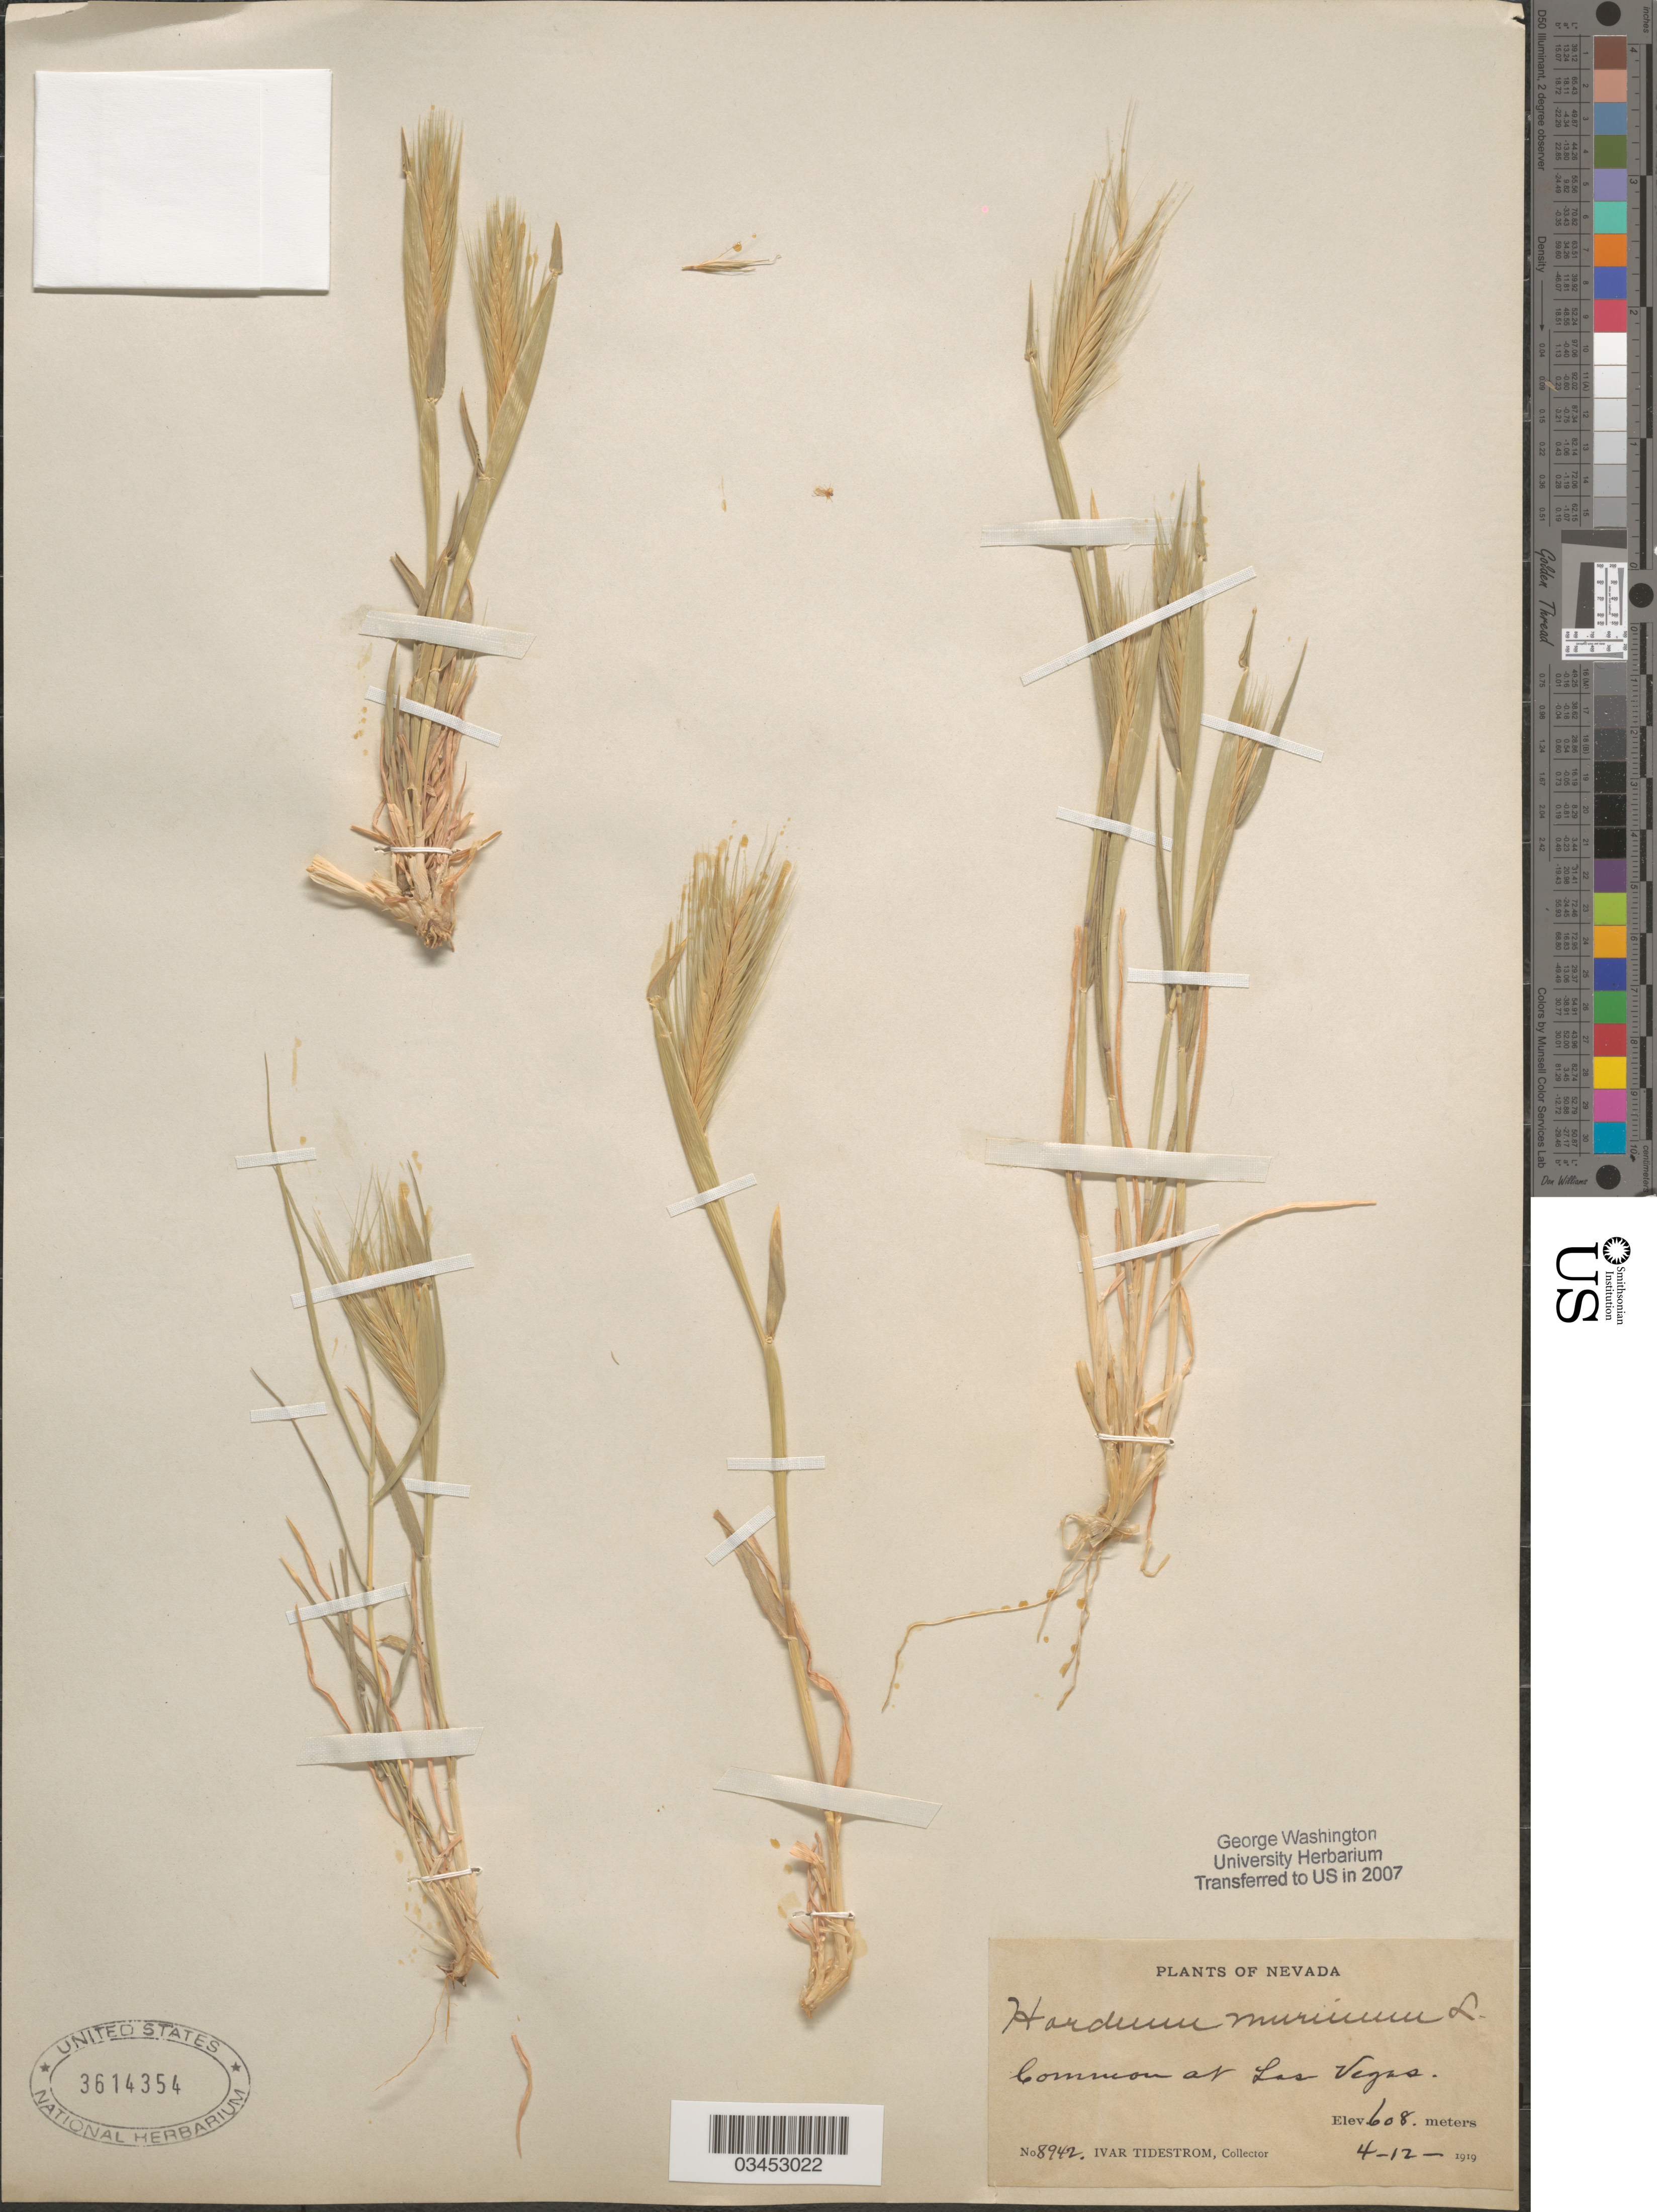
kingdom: Plantae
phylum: Tracheophyta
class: Liliopsida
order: Poales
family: Poaceae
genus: Hordeum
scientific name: Hordeum murinum subsp. glaucum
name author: (Steud.) Tzvelev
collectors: I. F. Tidestrom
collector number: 8942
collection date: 1919-04-12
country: United States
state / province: Nevada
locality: Common at Las Vegas.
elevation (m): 608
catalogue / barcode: US 3614354